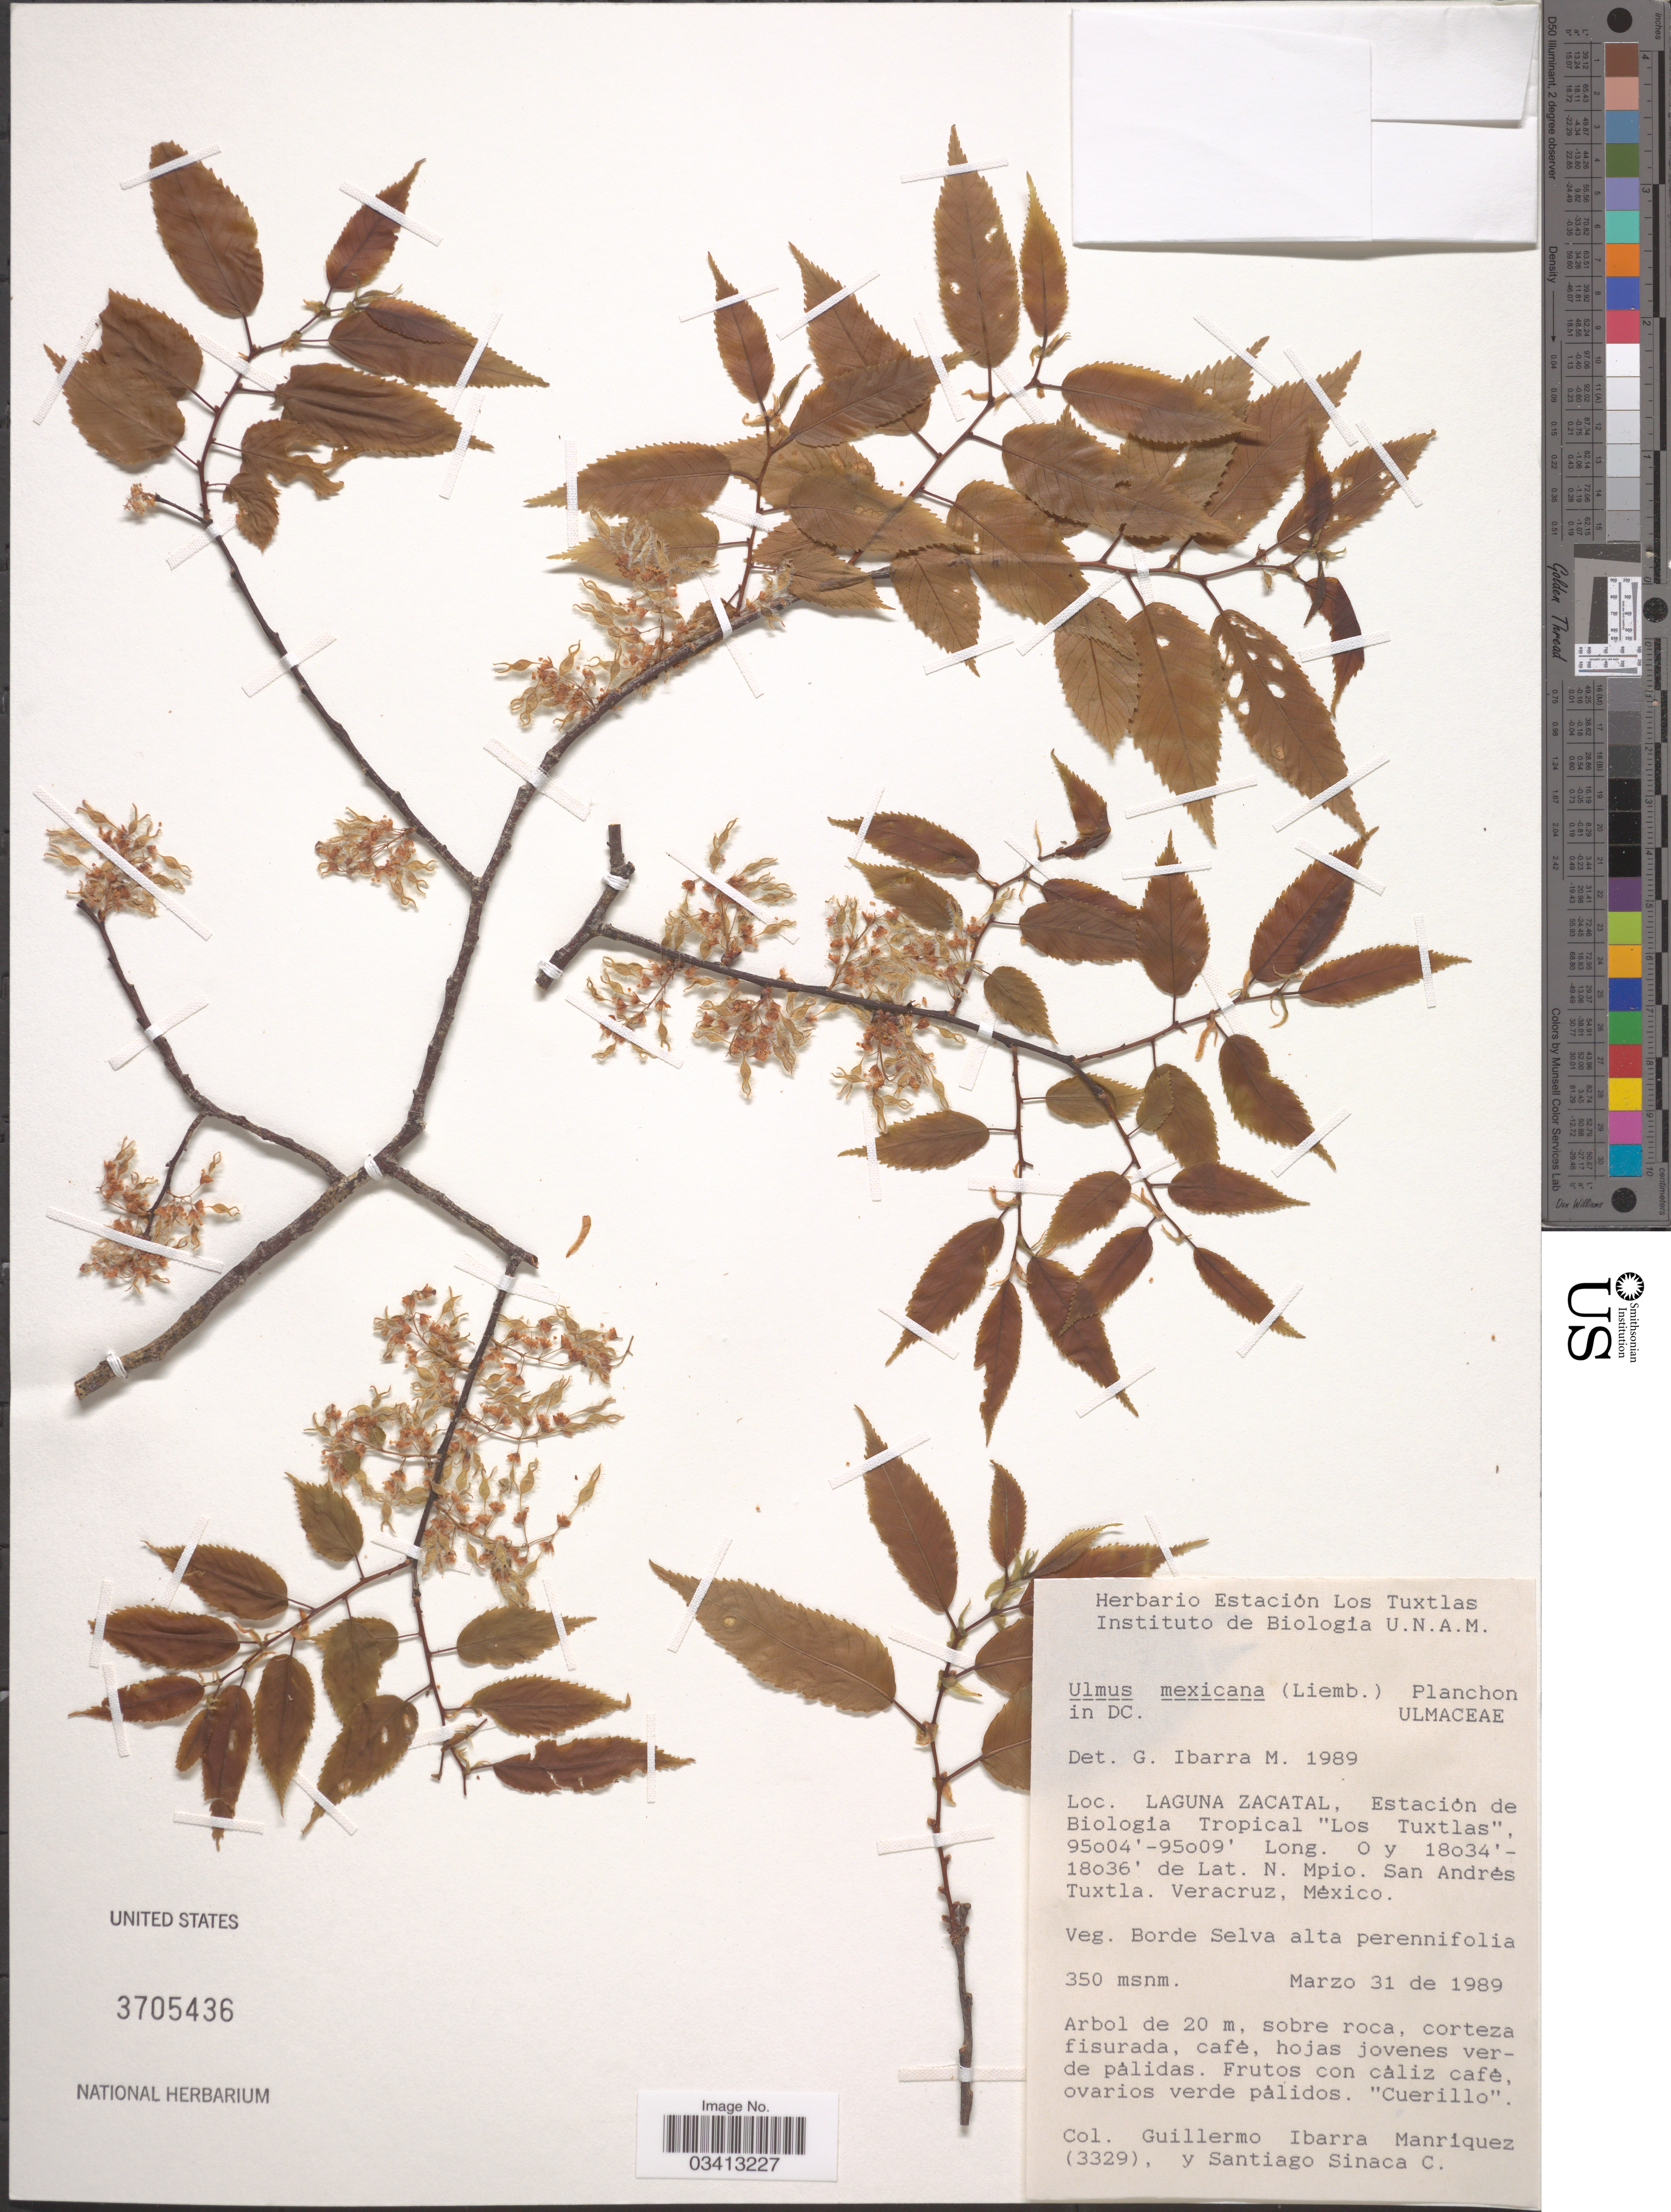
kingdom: Plantae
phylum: Tracheophyta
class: Magnoliopsida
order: Rosales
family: Ulmaceae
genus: Ulmus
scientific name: Ulmus mexicana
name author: (Liebm.) Planch.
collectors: G. Ibarra M. & S. Sinaca-Colin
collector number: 3329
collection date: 1989-03-31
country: Mexico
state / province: Veracruz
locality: Laguna Zacatal, Estación de Biologia Tropical "Los Tuxtlas". Mpio. San Andrés Tuxtla. Veracruz.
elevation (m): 350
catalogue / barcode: US 3705436